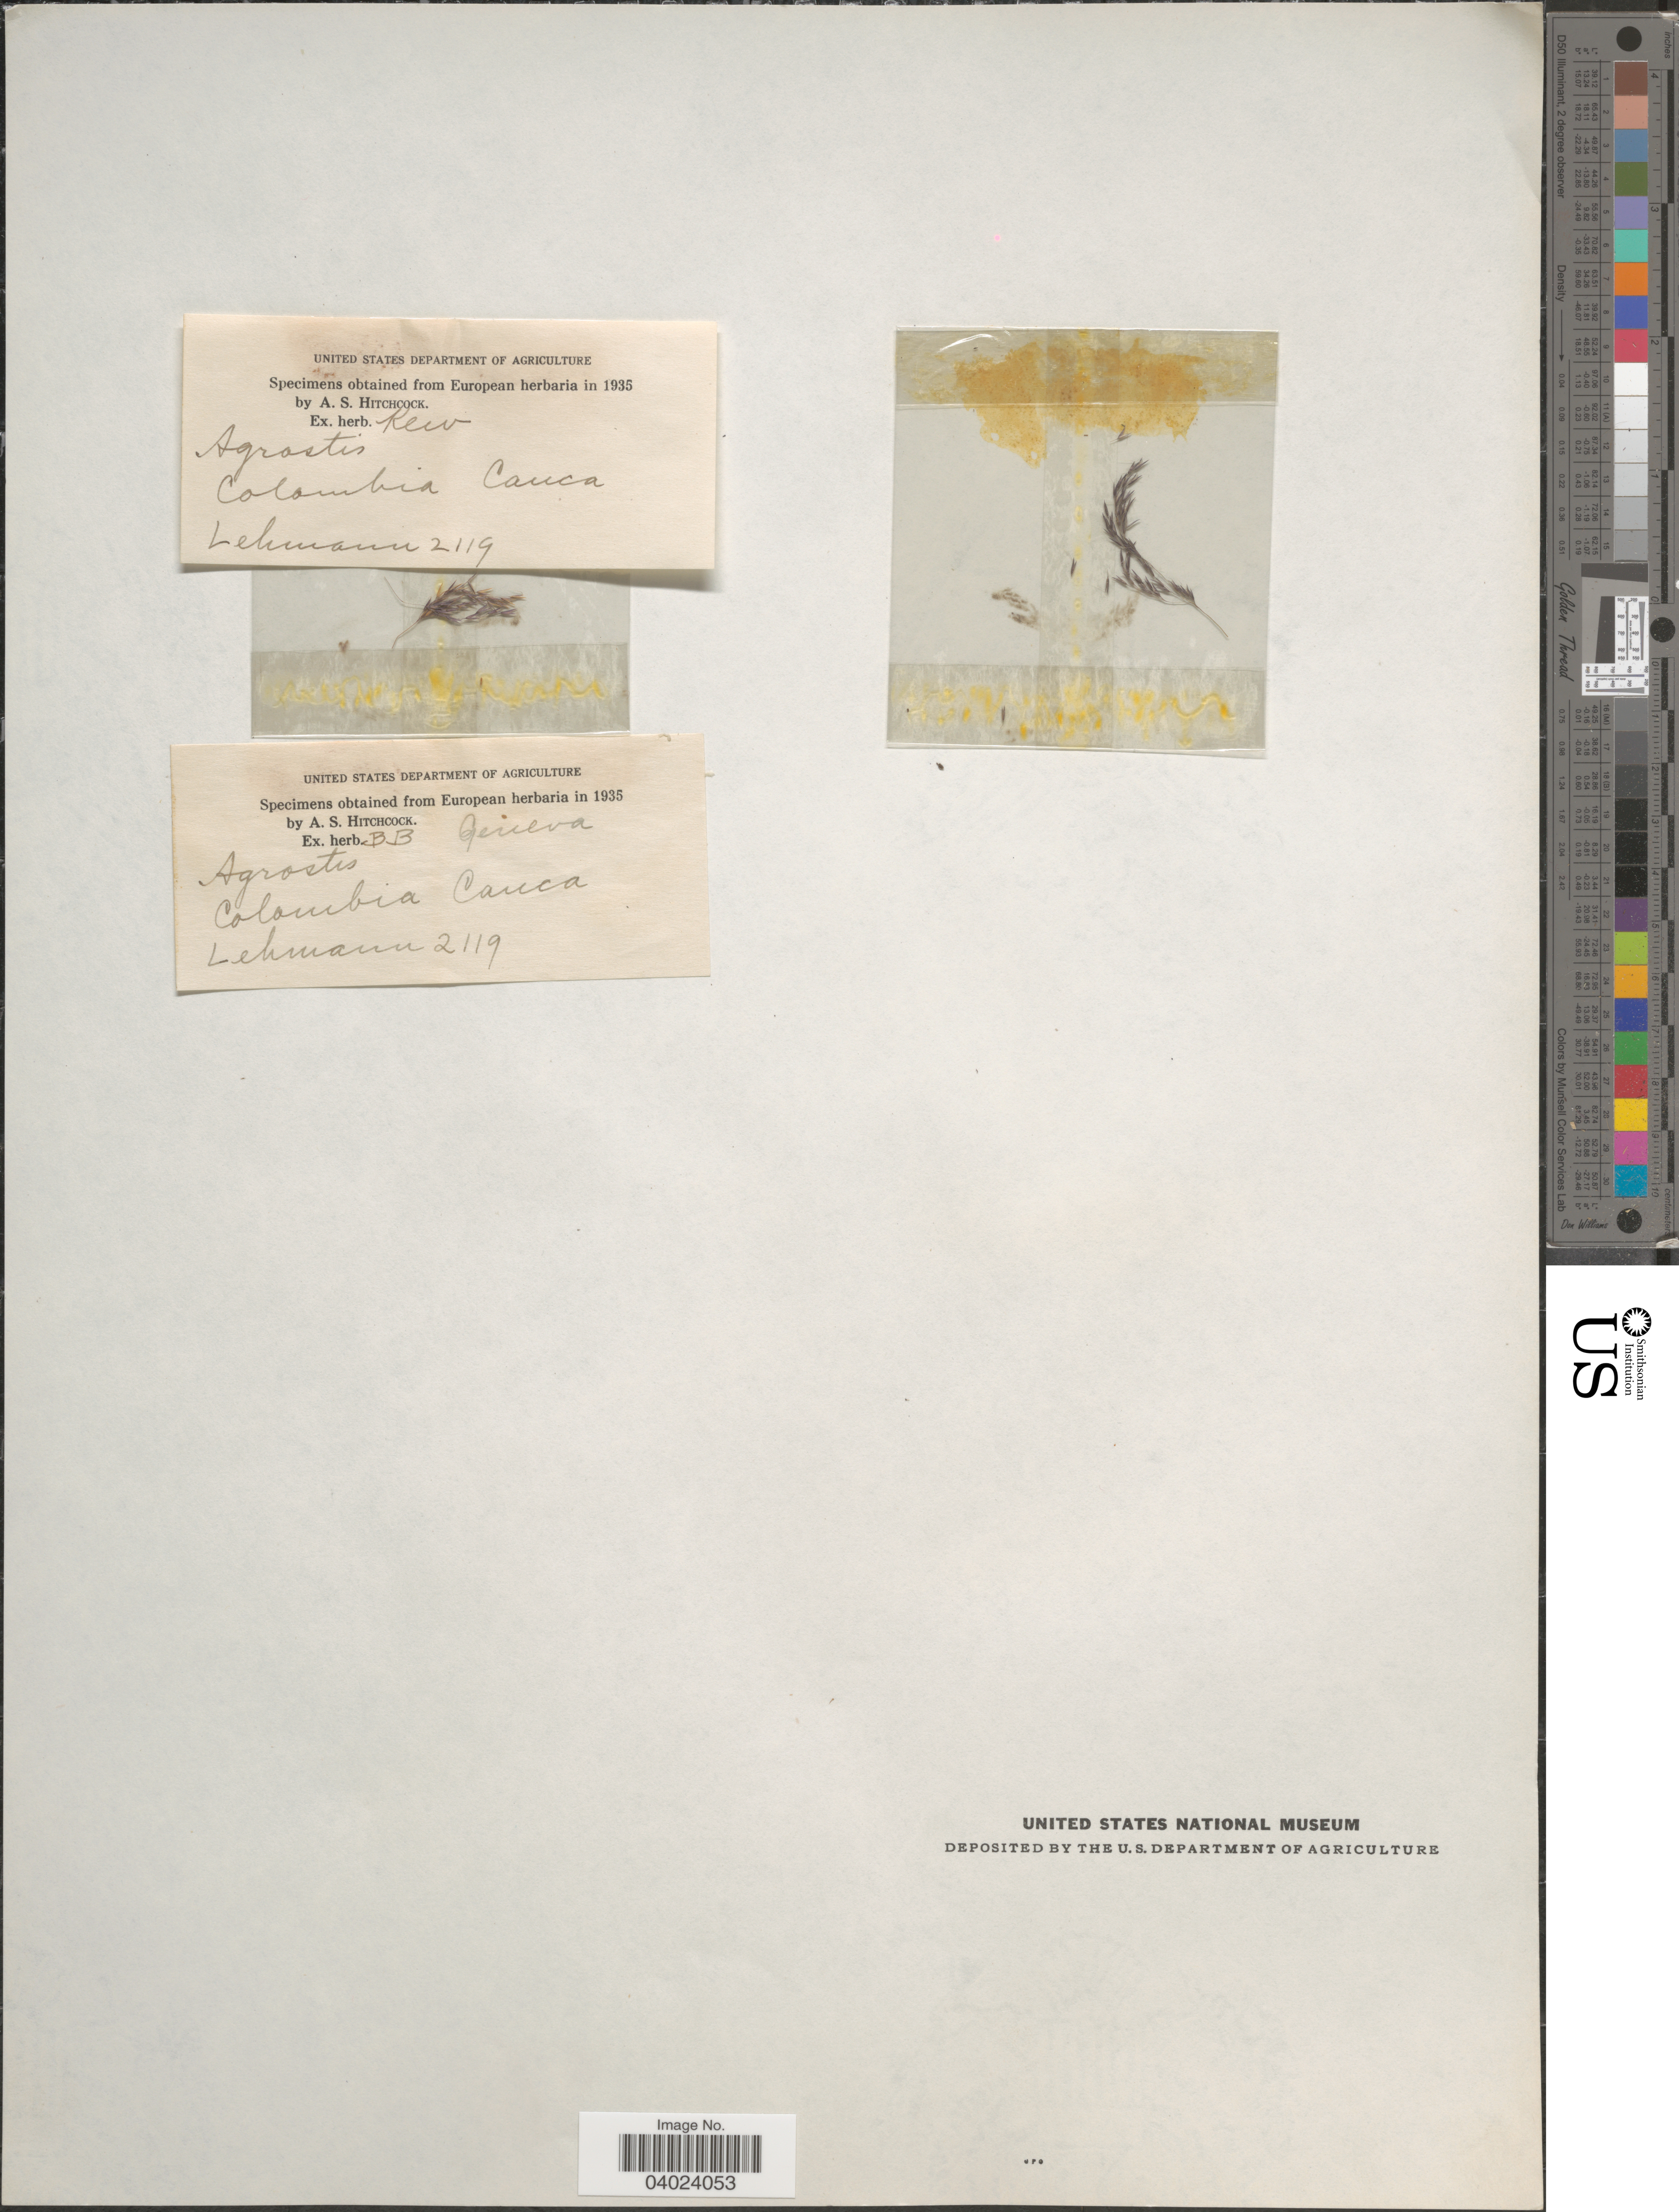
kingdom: Plantae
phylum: Tracheophyta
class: Liliopsida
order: Poales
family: Poaceae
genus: Agrostis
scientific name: Agrostis foliata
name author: Hook. f.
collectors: -. Lehmann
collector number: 2119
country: Colombia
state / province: Cauca